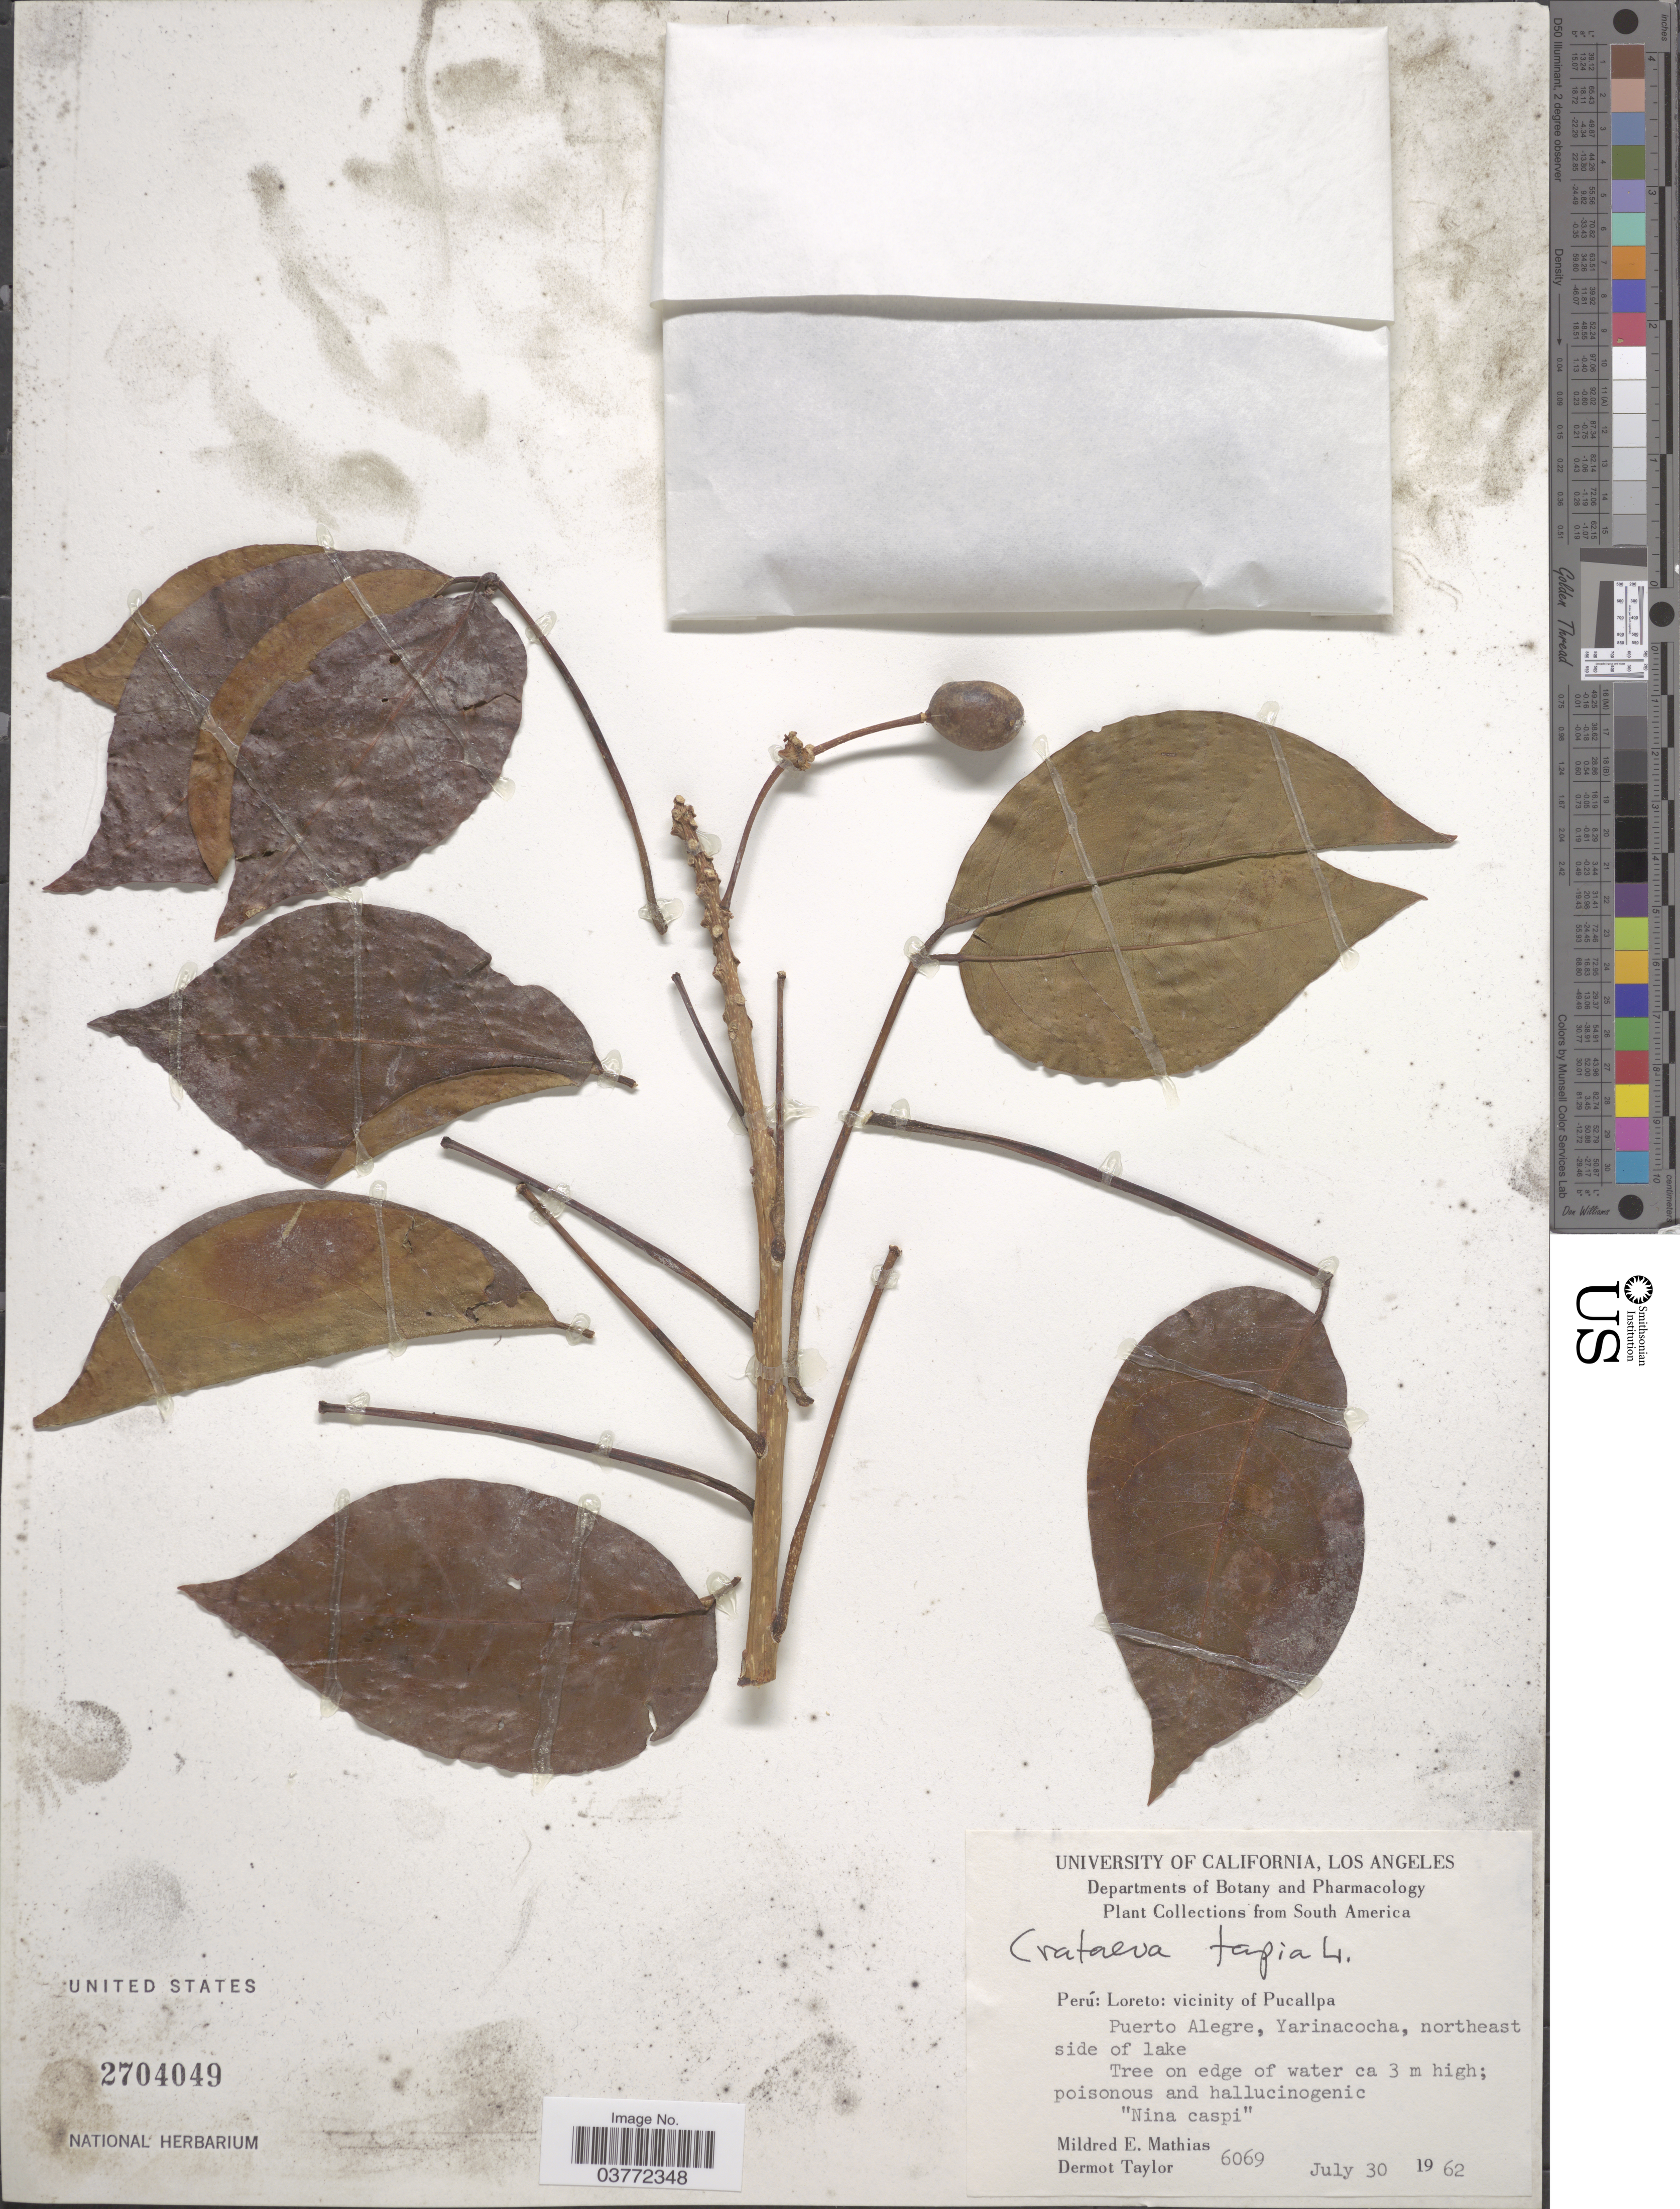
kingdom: Plantae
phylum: Tracheophyta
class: Magnoliopsida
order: Brassicales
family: Capparaceae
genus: Crateva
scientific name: Crateva tapia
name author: L.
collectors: M. E. Mathias & D. Taylor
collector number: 6069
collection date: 1962-07-30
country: Peru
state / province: Loreto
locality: Vicinity of Pucallpa. Puerto Alegre, Yarinacocha, northeast side of lake.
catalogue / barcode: US 2704049